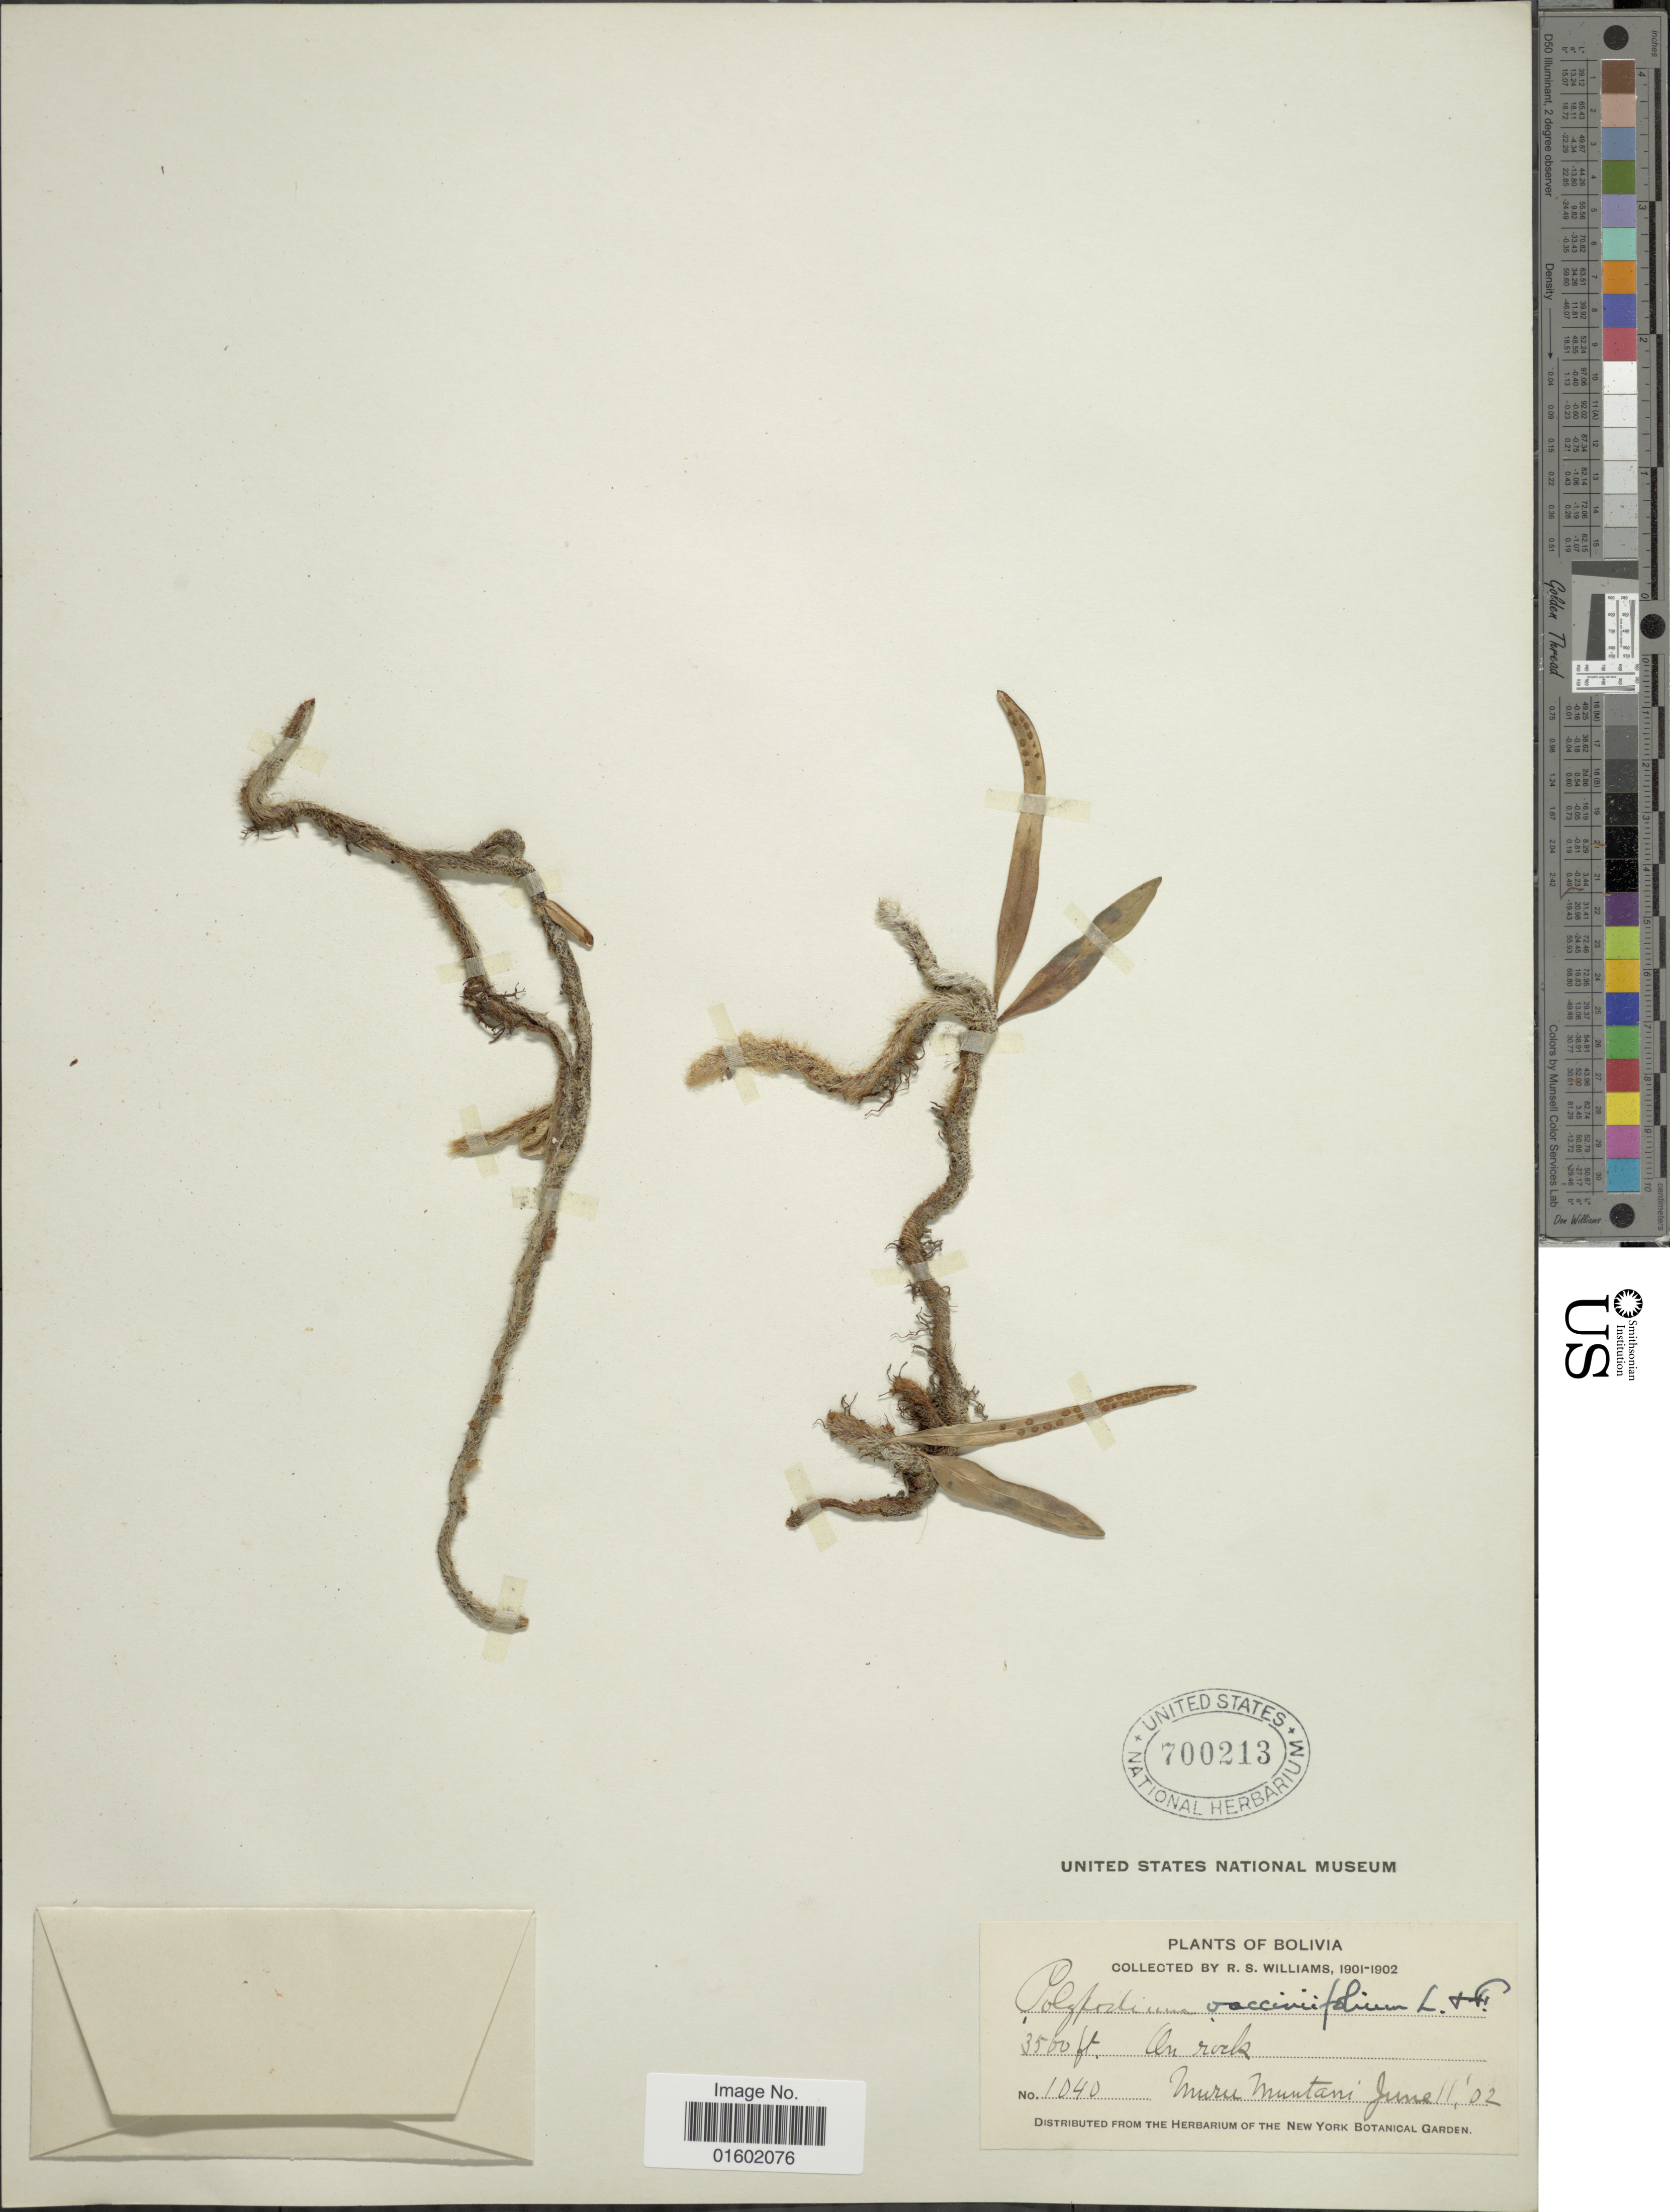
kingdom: Plantae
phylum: Tracheophyta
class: Polypodiopsida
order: Polypodiales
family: Polypodiaceae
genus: Microgramma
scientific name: Microgramma vaccinifolia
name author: (Langsd. & Fisch.) Copel.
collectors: R. S. Williams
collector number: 1040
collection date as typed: Jun. 11, '02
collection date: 1902-06-11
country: Bolivia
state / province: La Páz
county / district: Larecaja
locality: Muru Muntani (between Tacacoma and Consata)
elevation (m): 1067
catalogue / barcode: US 700213